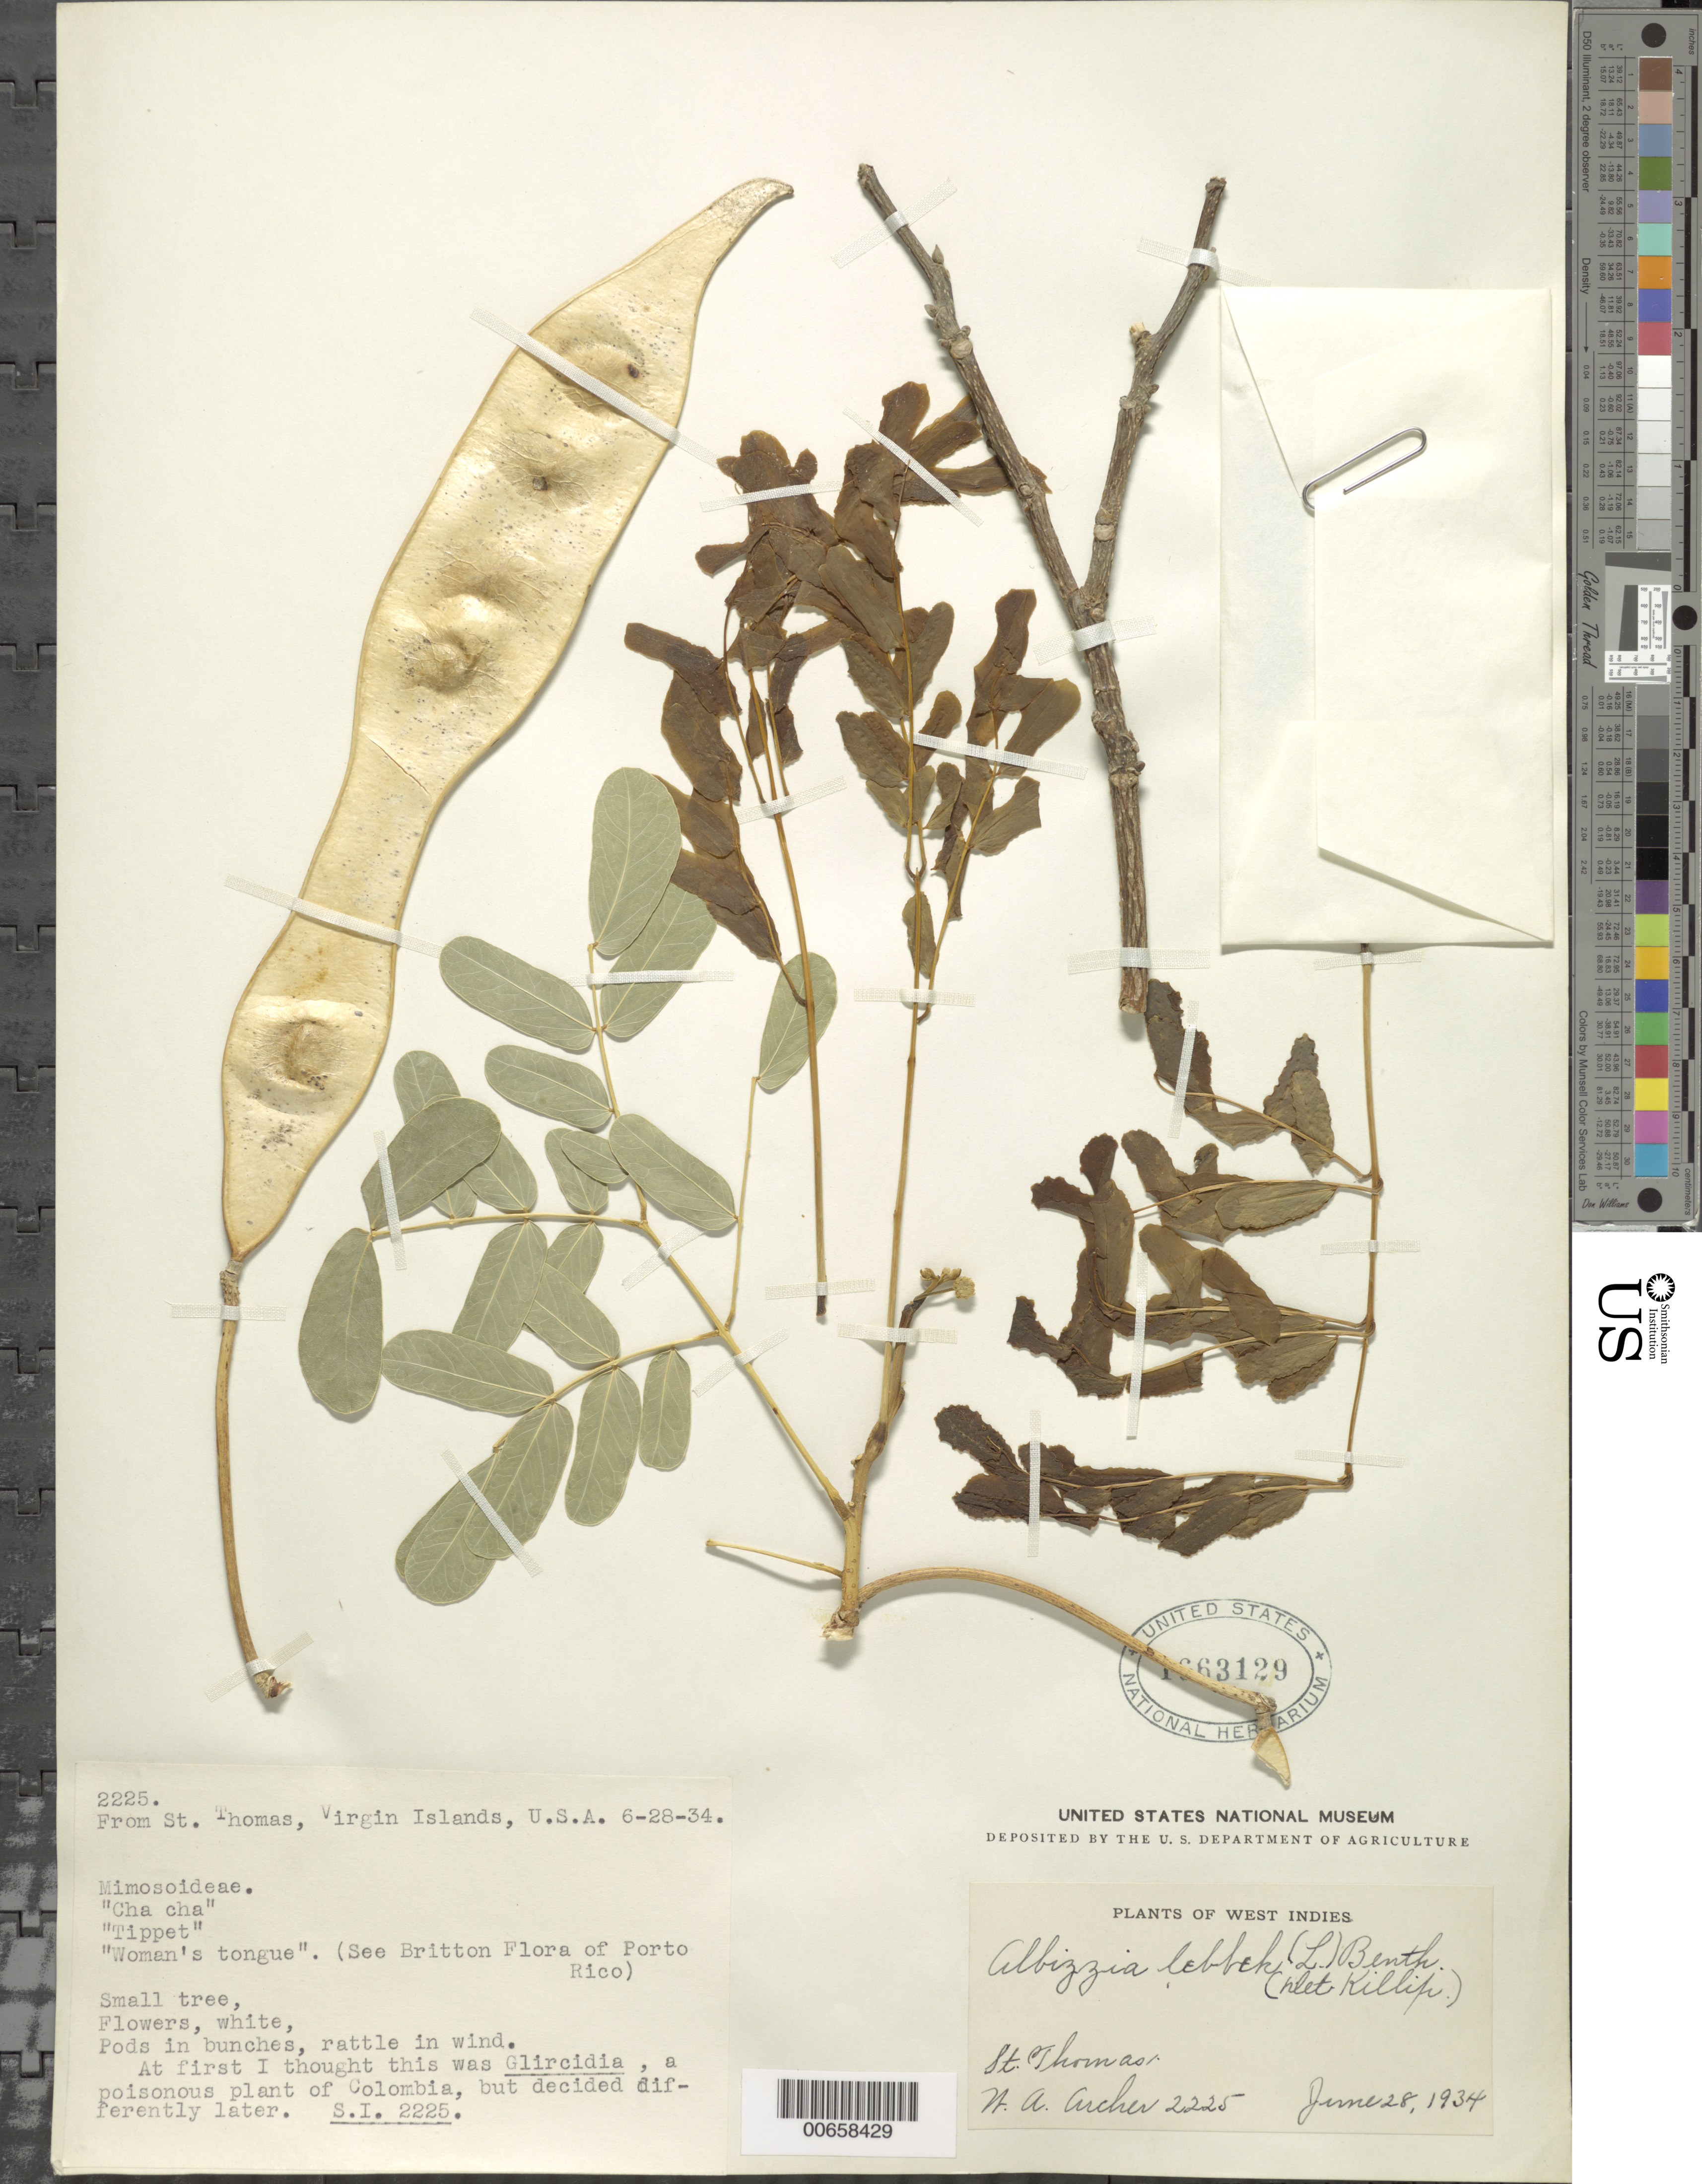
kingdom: Plantae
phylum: Tracheophyta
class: Magnoliopsida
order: Fabales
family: Fabaceae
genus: Albizia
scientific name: Albizia lebbeck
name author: (L.) Benth.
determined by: Killip, Ellsworth P.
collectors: W. A. Archer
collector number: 2225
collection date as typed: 28 Jun 1934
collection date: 1934-06-28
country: U.S. Virgin Islands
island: St. Thomas Island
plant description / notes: Common name: "Cha cha"; Common name: "Tippet"; Common name: "Woman's tongue"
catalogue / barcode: US 1663129